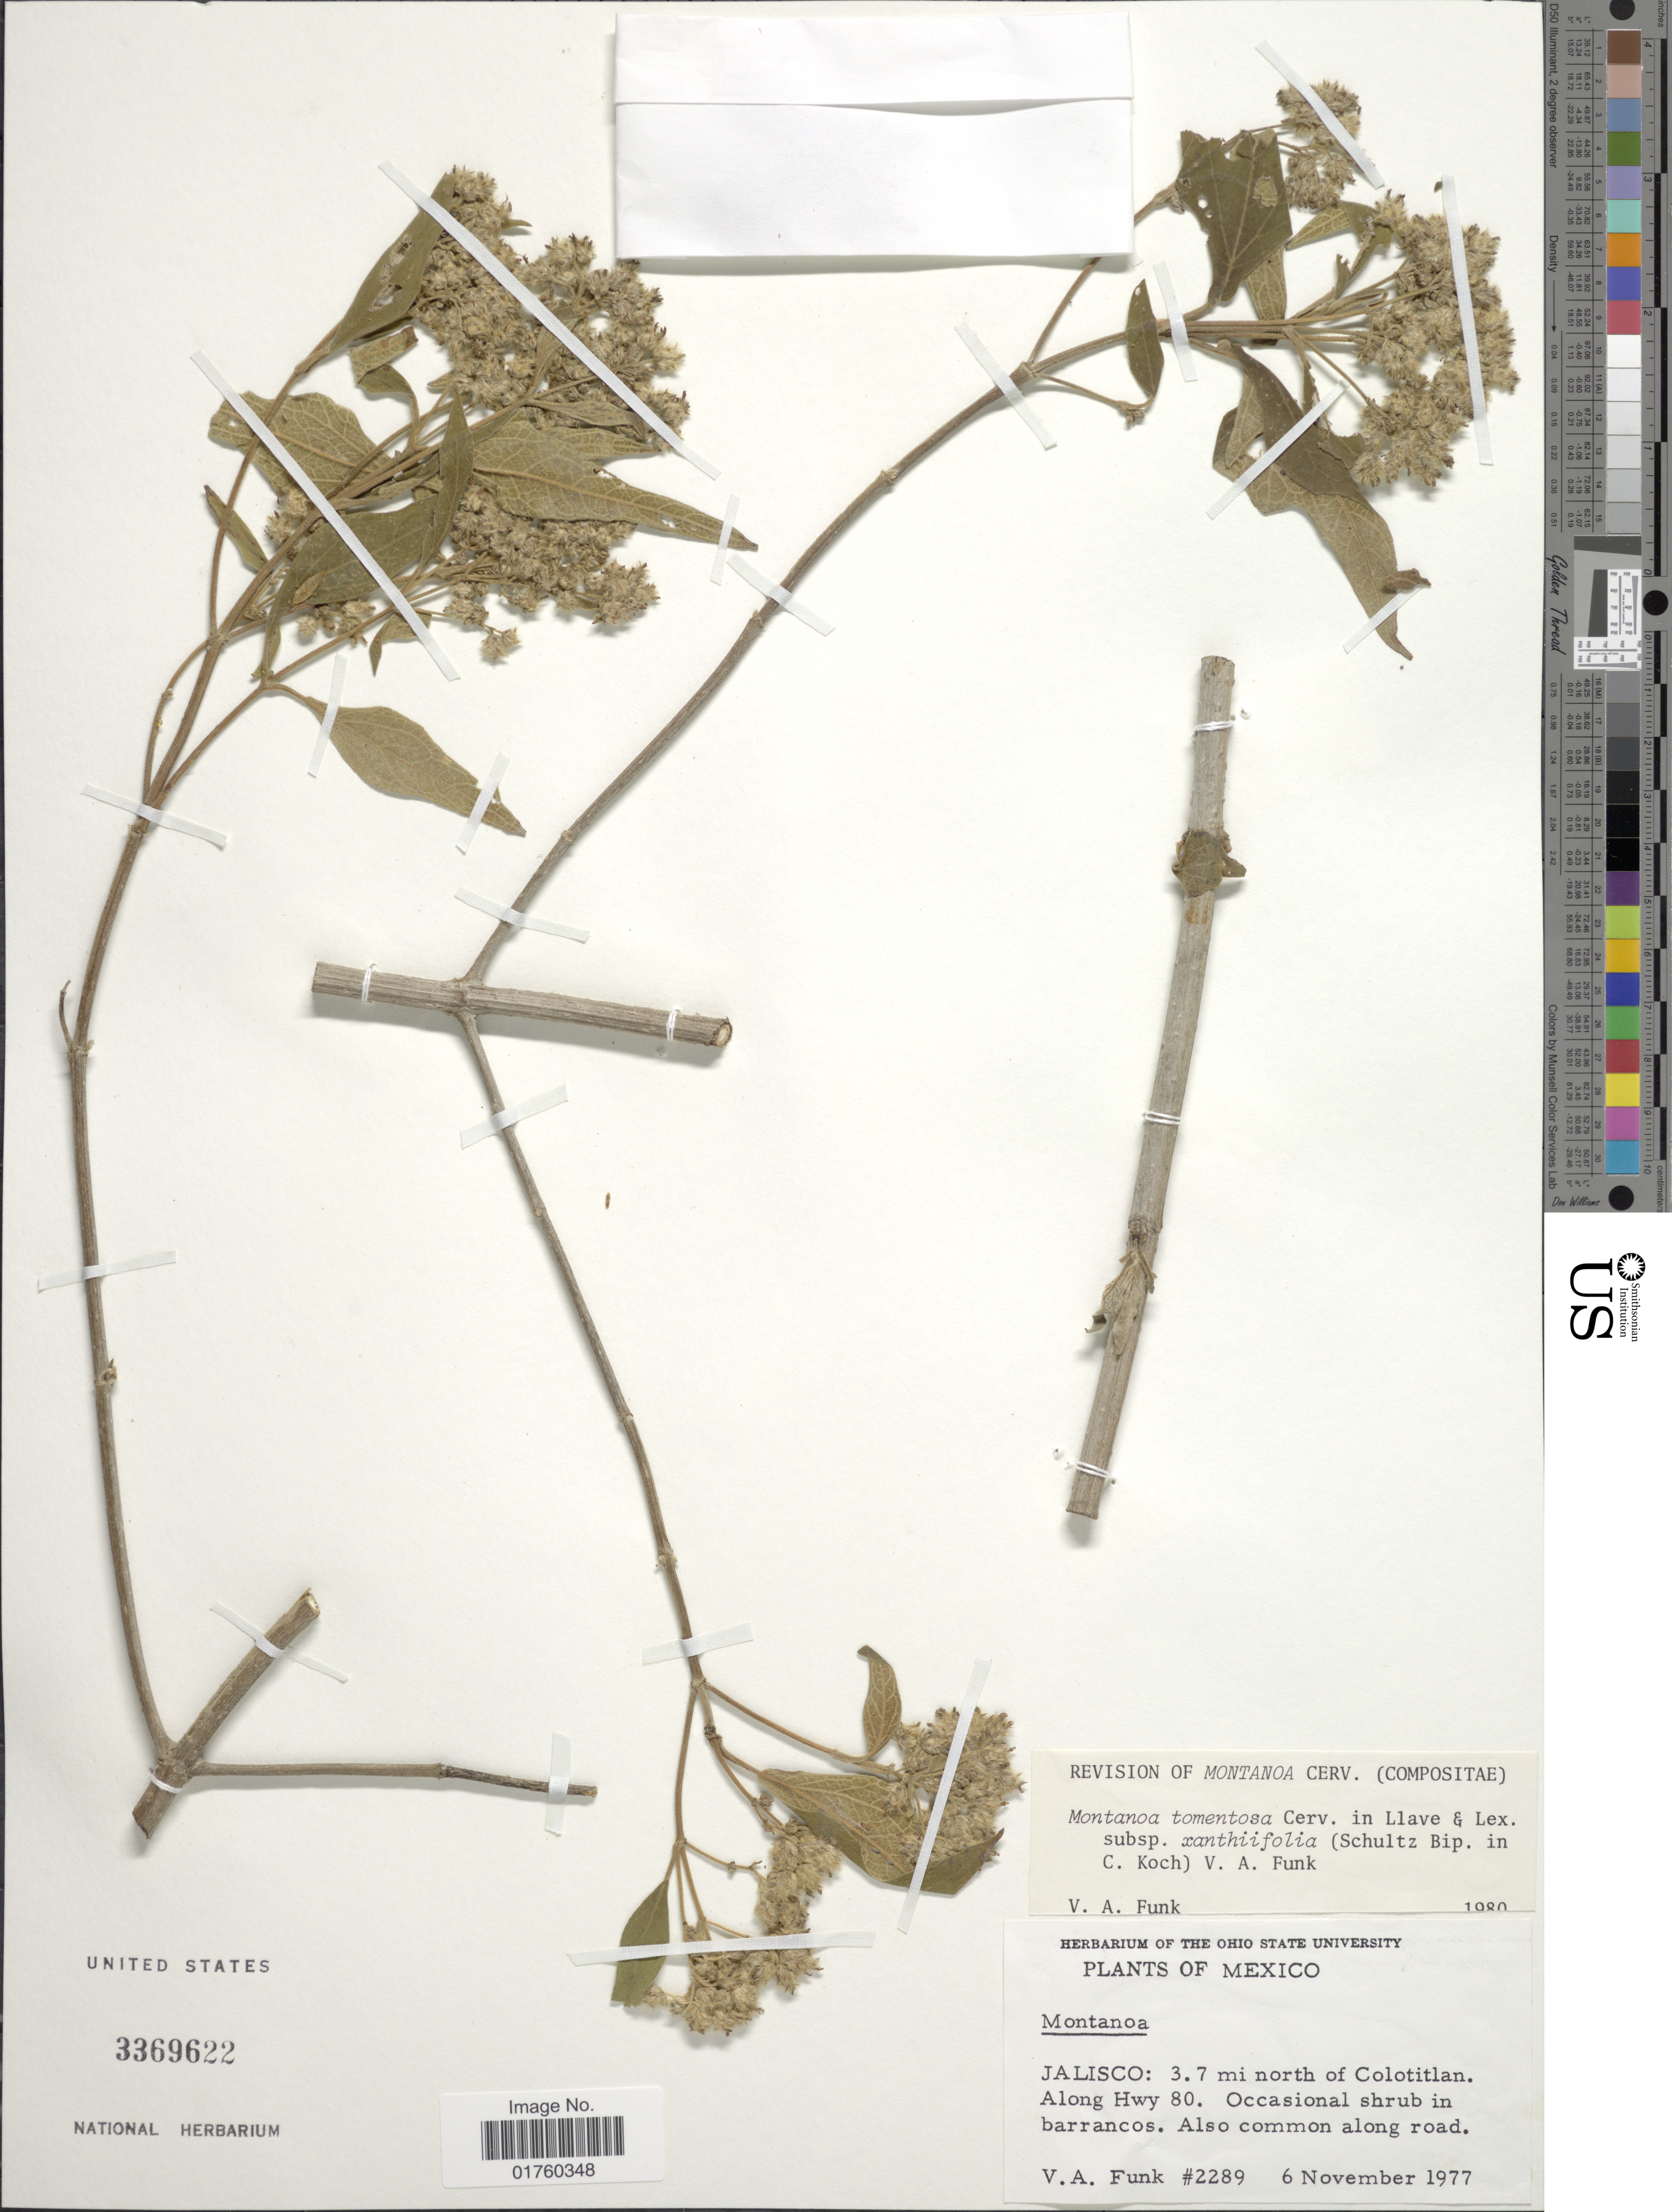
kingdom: Plantae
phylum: Tracheophyta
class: Magnoliopsida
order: Asterales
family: Asteraceae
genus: Montanoa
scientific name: Montanoa tomentosa subsp. xanthiifolia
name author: (Sch. Bip. in C. Koch) V.A. Funk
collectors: V. Funk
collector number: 2289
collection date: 1977-11-06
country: Mexico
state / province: Jalisco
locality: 3.7 mi north of Colotitlan, along Hwy 80, common along road.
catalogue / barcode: US 3369622